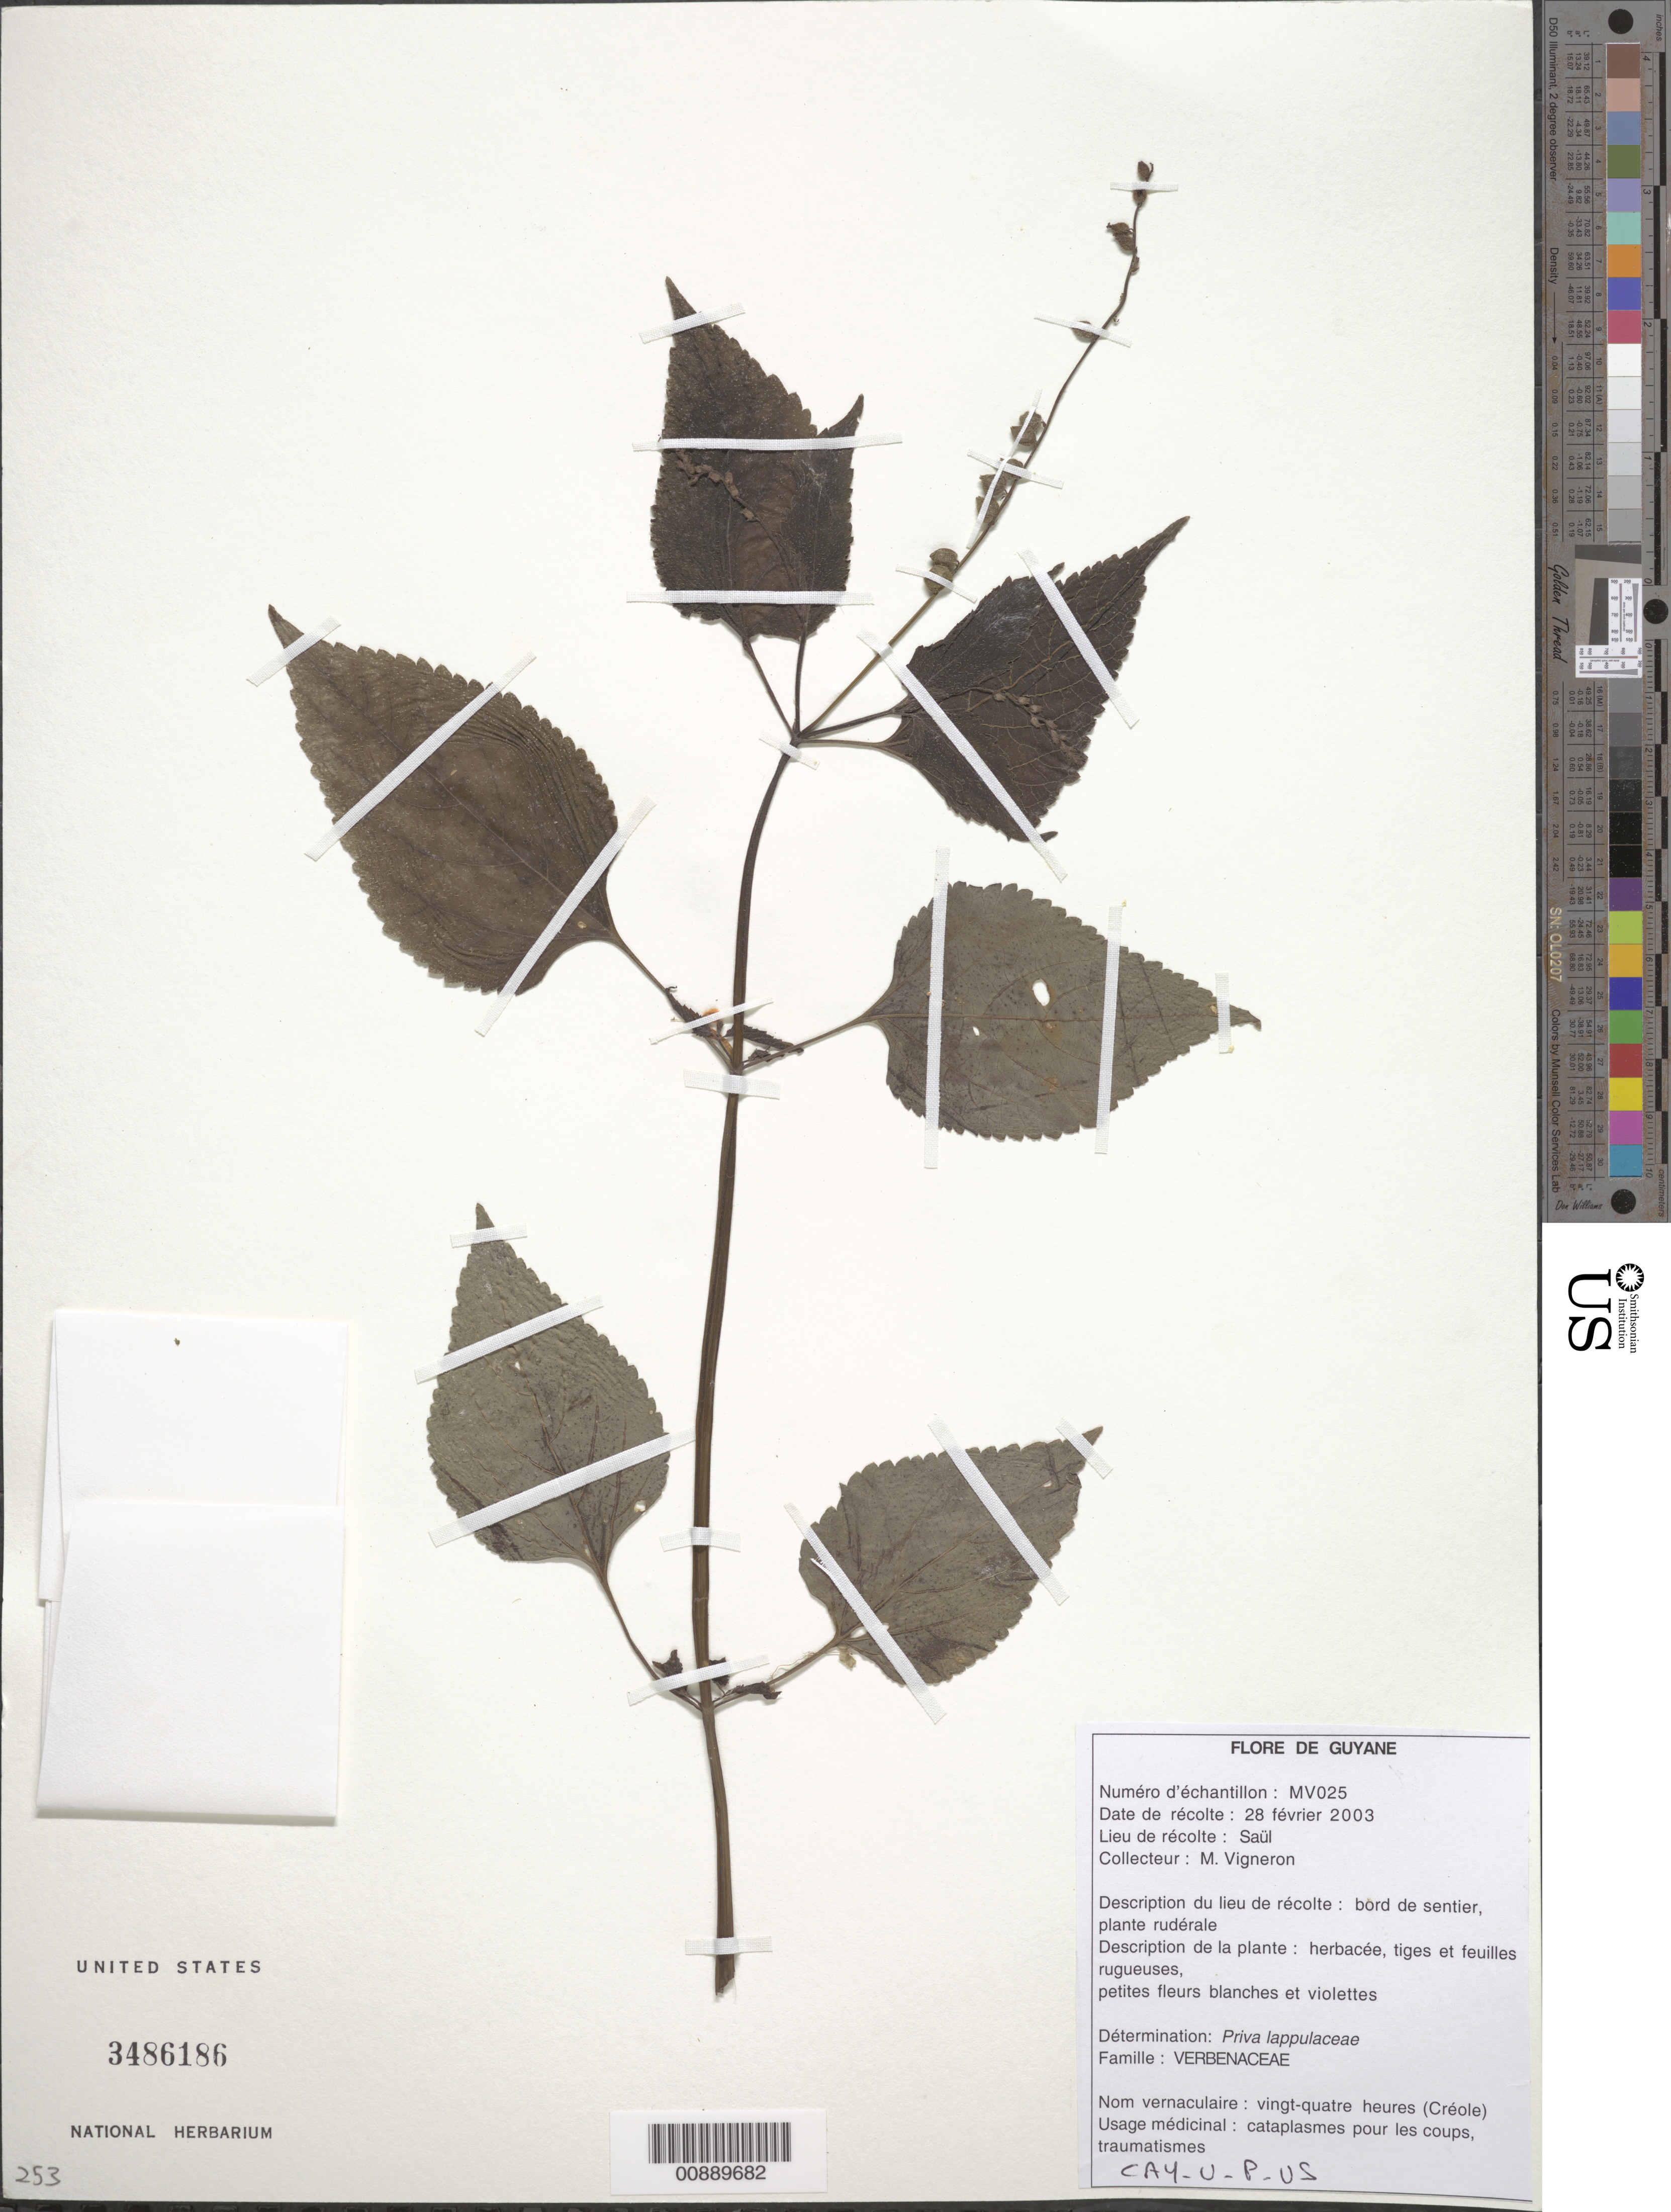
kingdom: Plantae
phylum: Tracheophyta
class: Magnoliopsida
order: Lamiales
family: Verbenaceae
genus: Priva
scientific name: Priva lappulacea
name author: (L.) Pers.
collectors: M. Vigneron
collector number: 25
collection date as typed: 28-Feb-03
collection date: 2003-02-28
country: French Guiana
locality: Saül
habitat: Bord de sentier, plante rudérale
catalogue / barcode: US 3486186